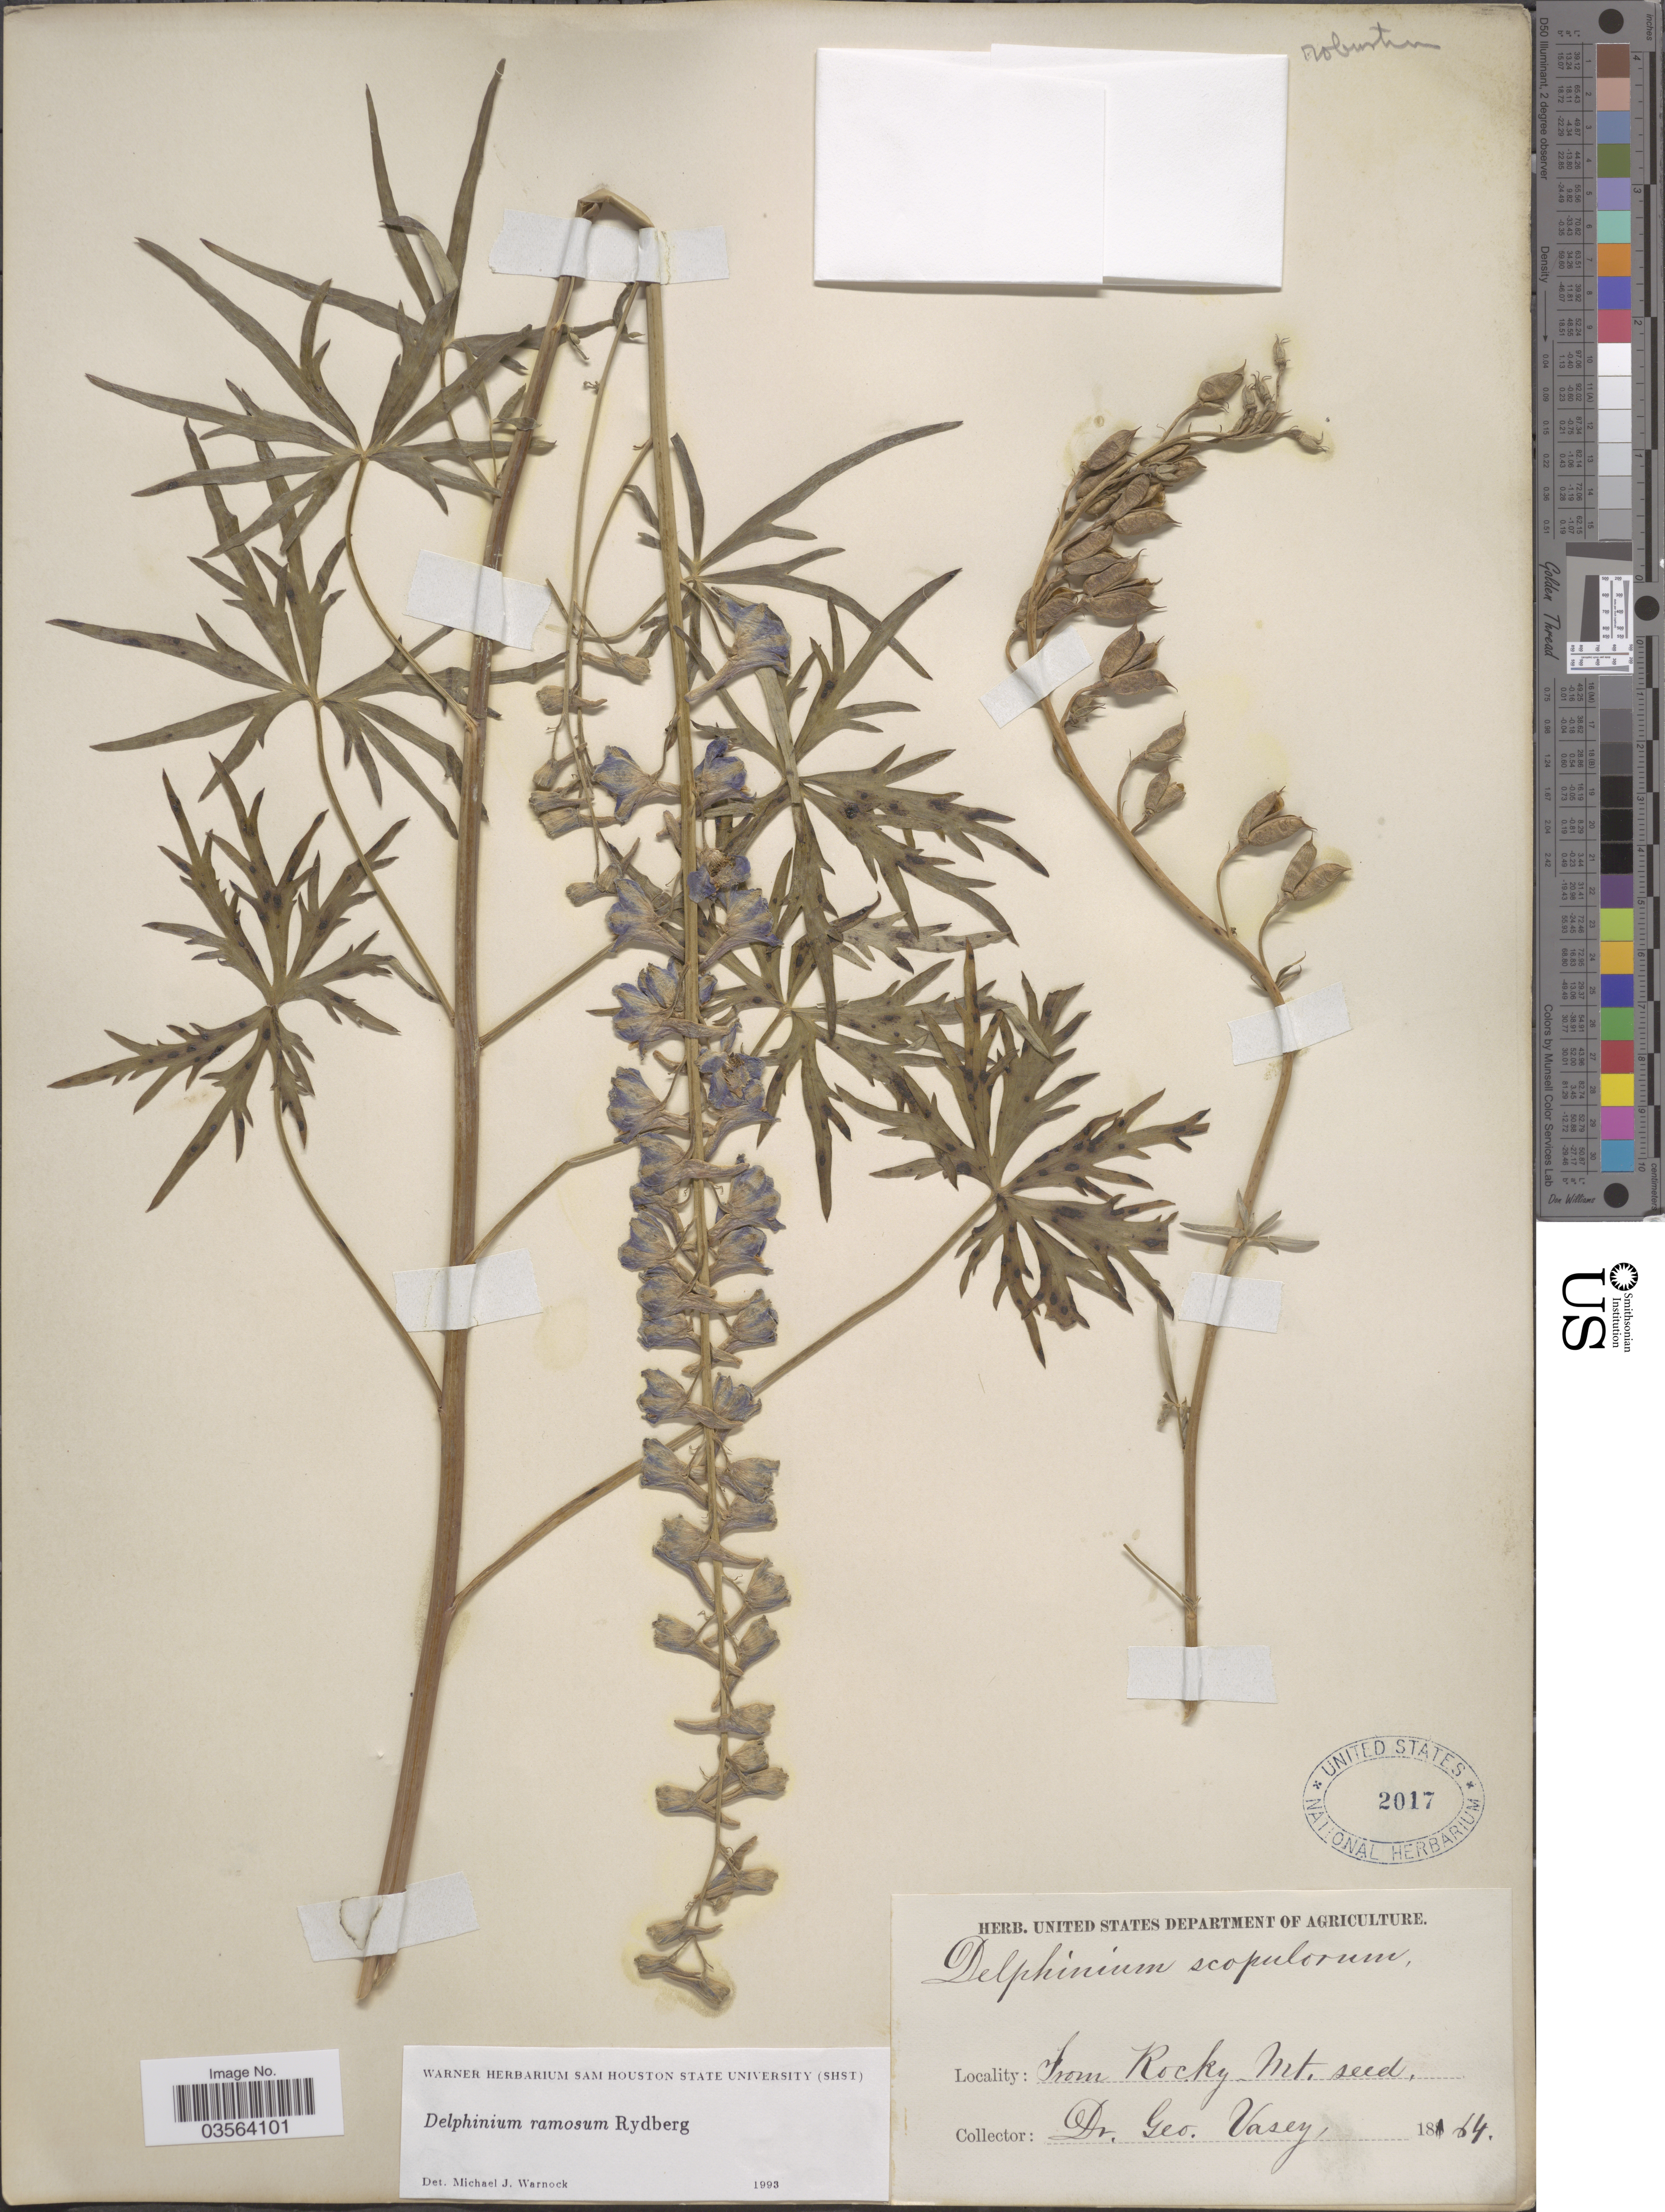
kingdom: Plantae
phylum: Tracheophyta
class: Magnoliopsida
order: Ranunculales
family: Ranunculaceae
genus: Delphinium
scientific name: Delphinium ramosum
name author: Rydb.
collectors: G. R. Vasey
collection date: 1864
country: United States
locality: Rocky Mt.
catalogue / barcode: US 2017